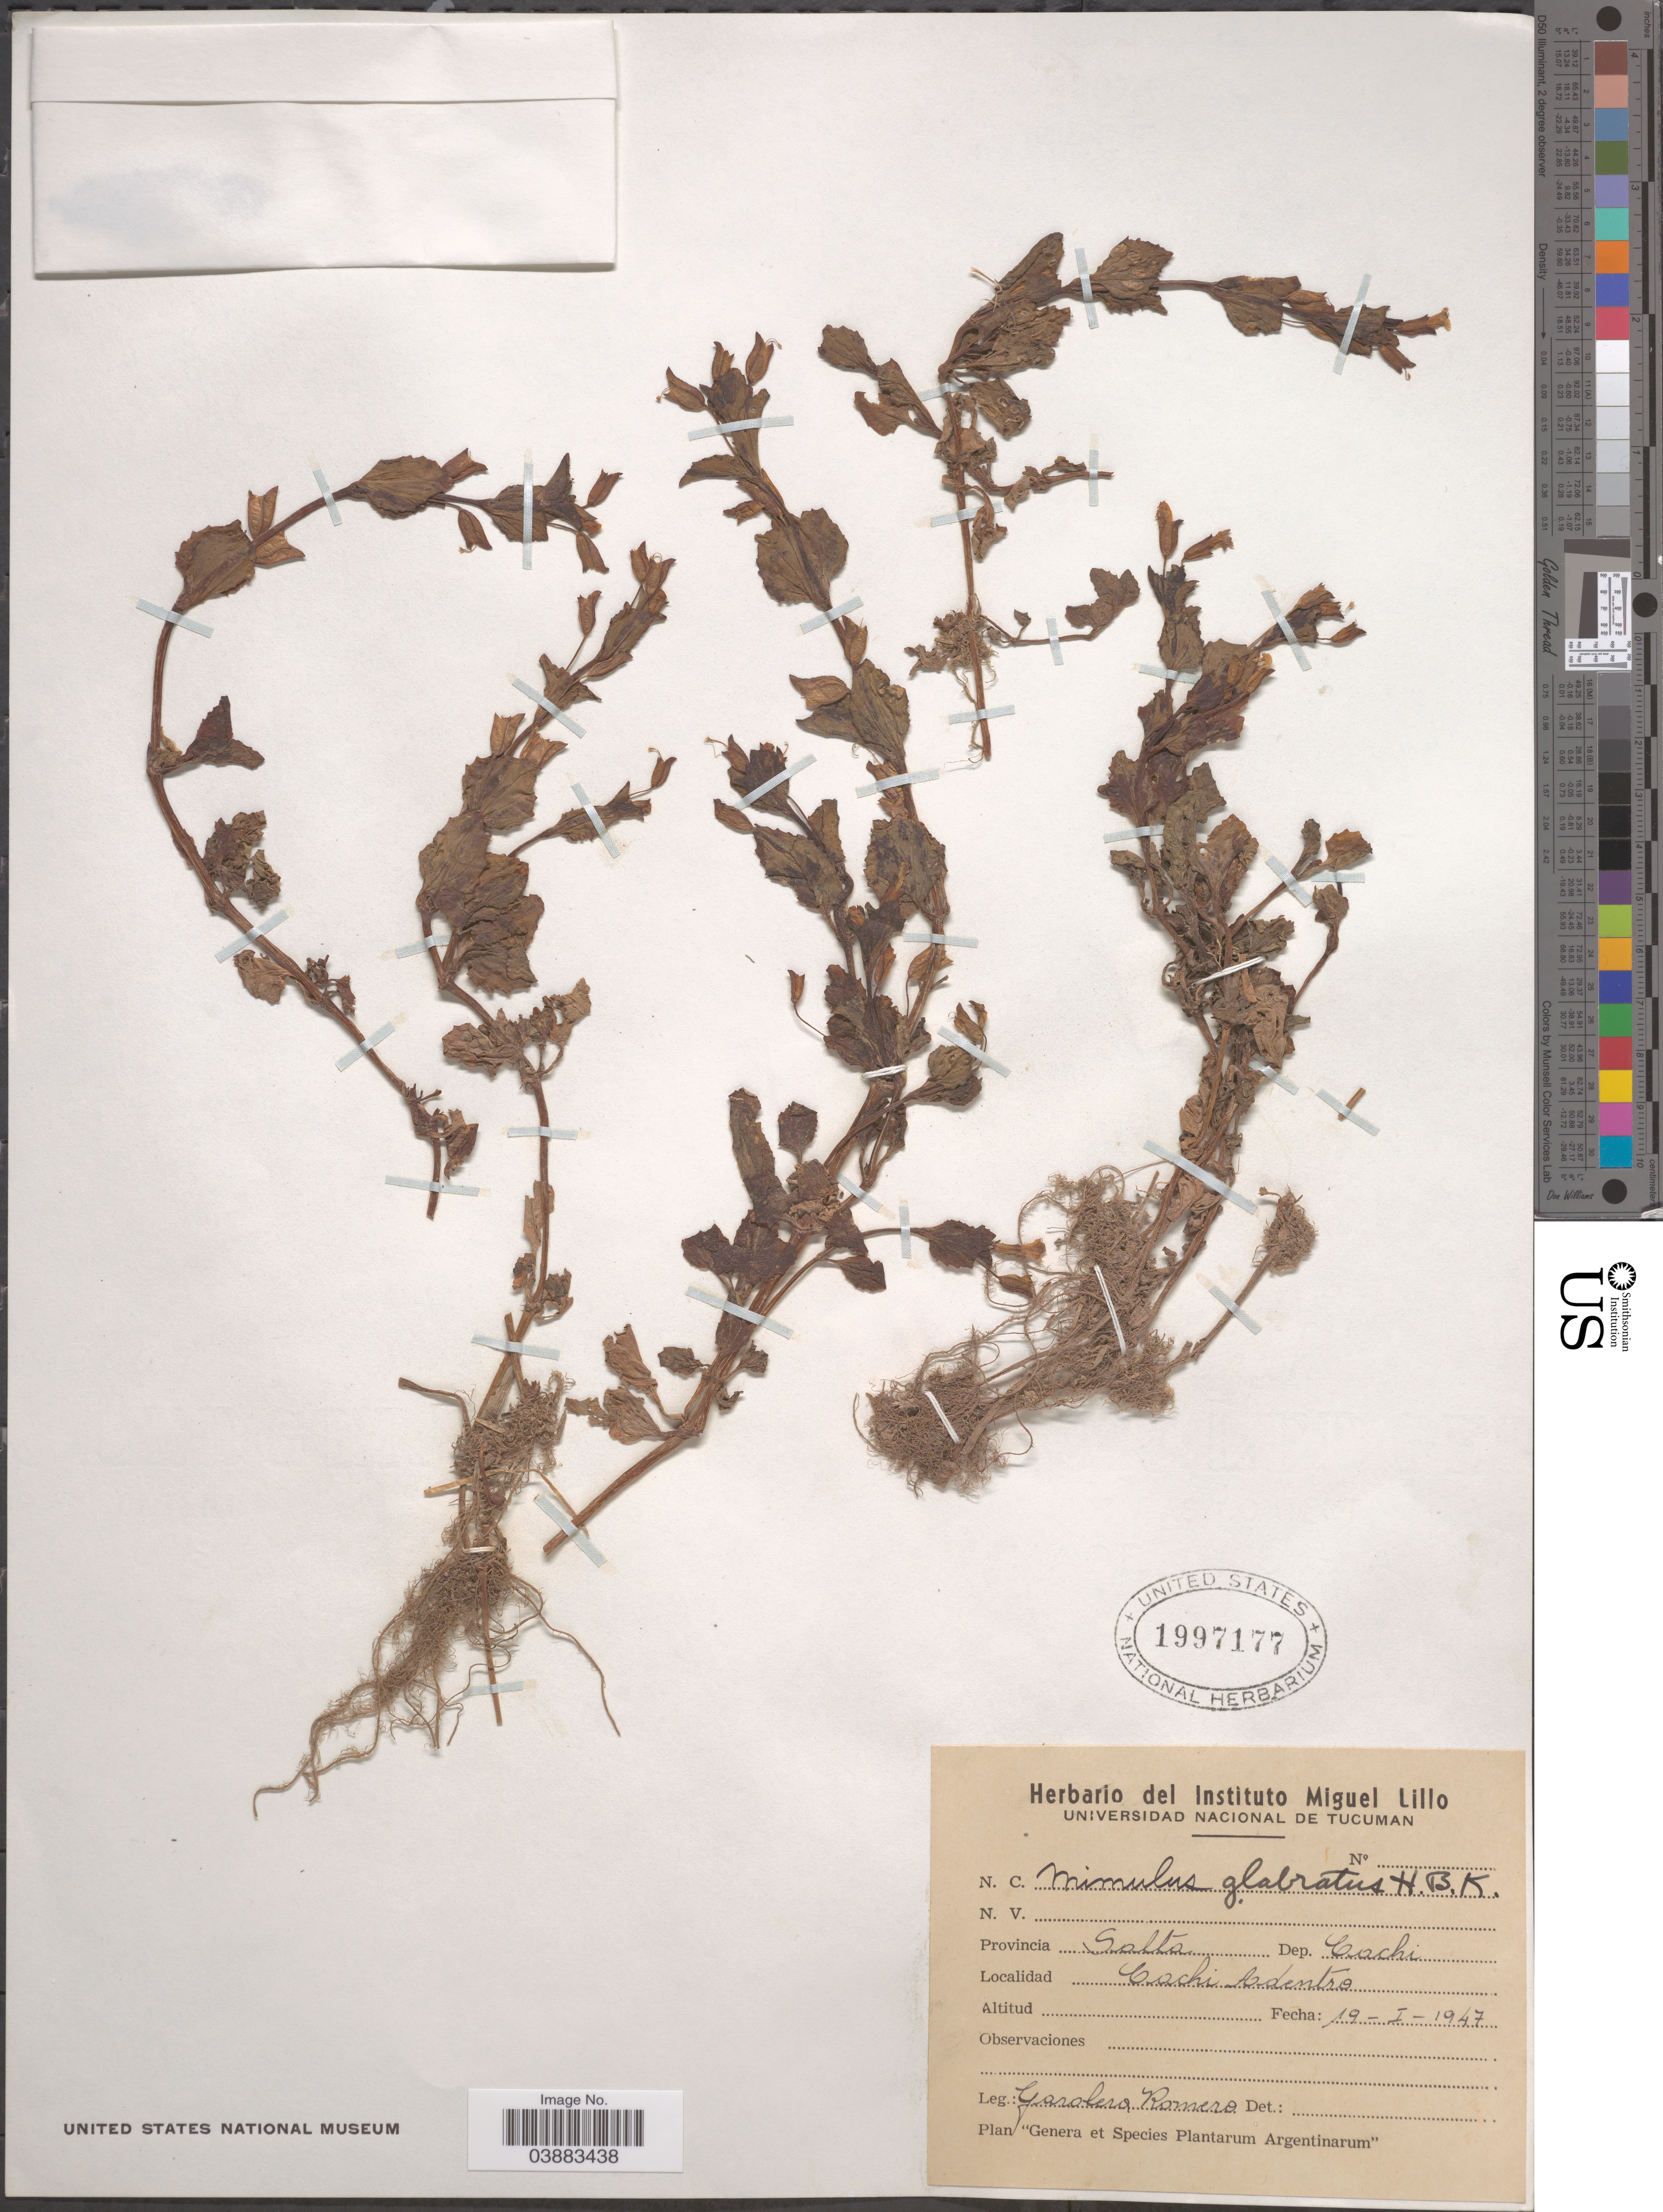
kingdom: Plantae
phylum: Tracheophyta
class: Magnoliopsida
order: Lamiales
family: Phrymaceae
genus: Mimulus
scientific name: Mimulus glabratus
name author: Kunth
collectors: Garolera-Romero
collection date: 1947-01-19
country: Argentina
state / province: Salta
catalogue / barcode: US 1997177